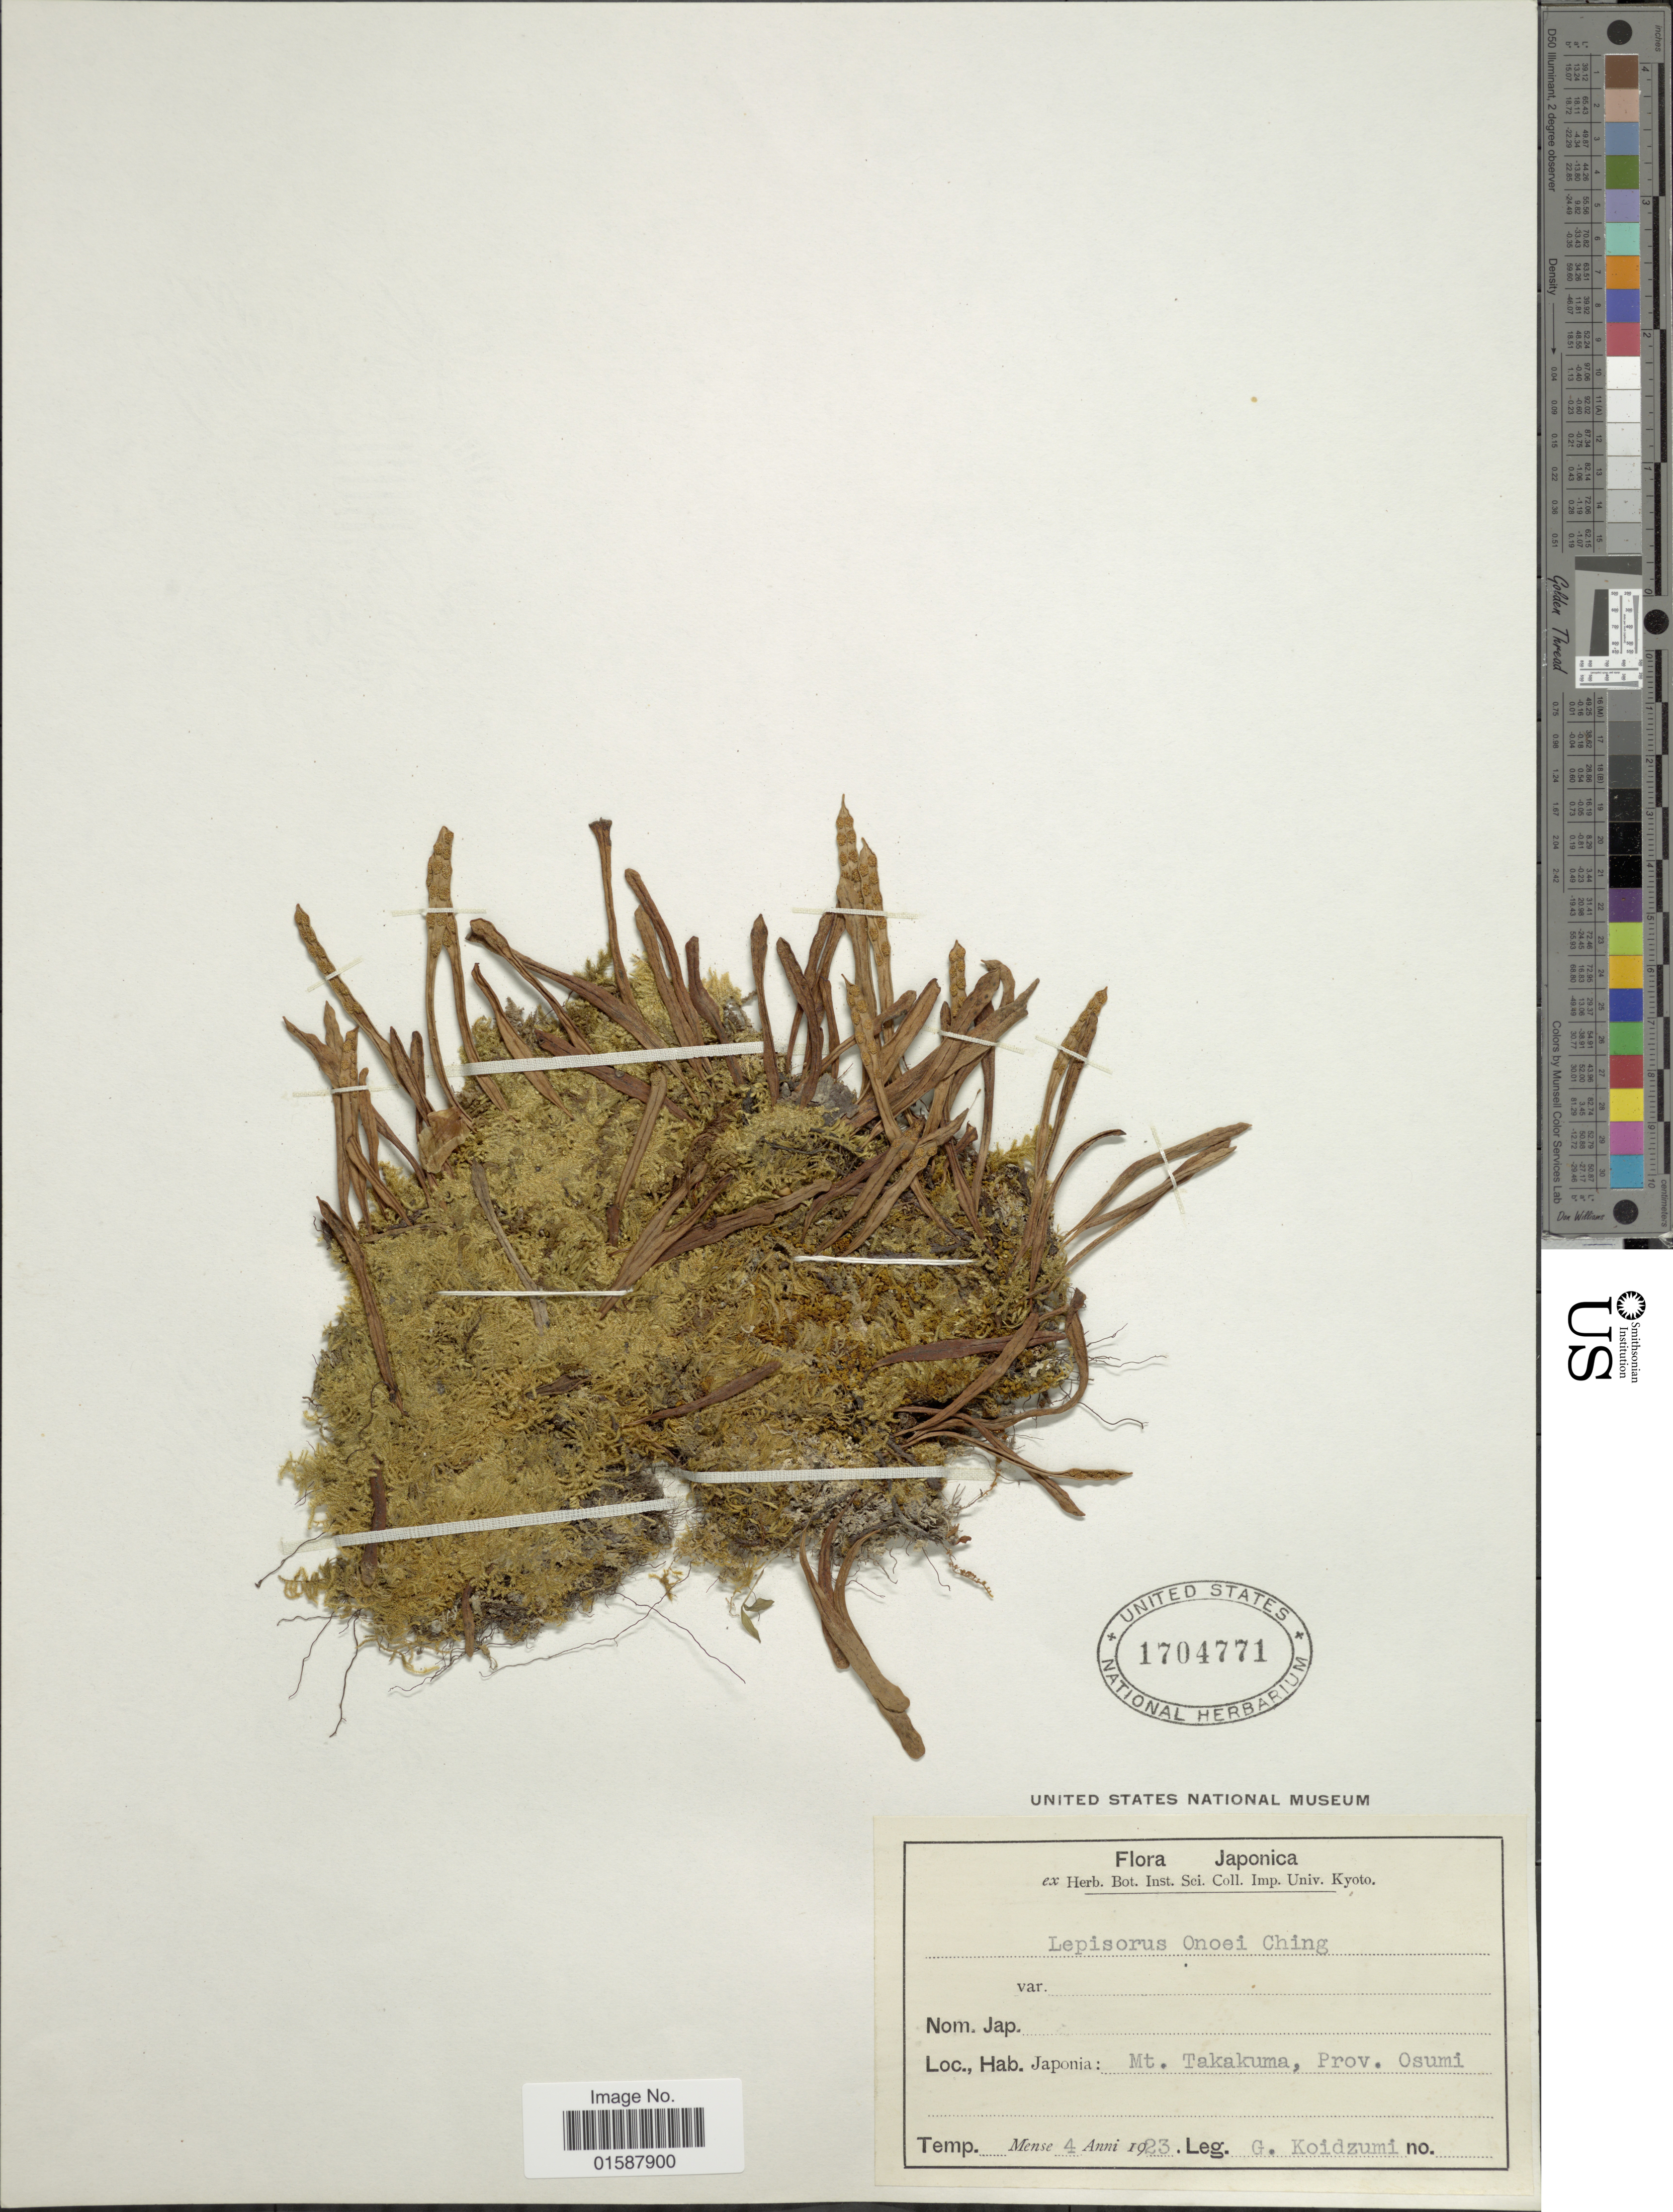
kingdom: Plantae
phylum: Tracheophyta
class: Polypodiopsida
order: Polypodiales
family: Polypodiaceae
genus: Lepisorus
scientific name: Lepisorus onoei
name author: Ching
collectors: G. Koidzumi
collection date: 1923-04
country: Japan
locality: Mt. Takakuma, Prov. Osumi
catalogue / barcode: US 1704771